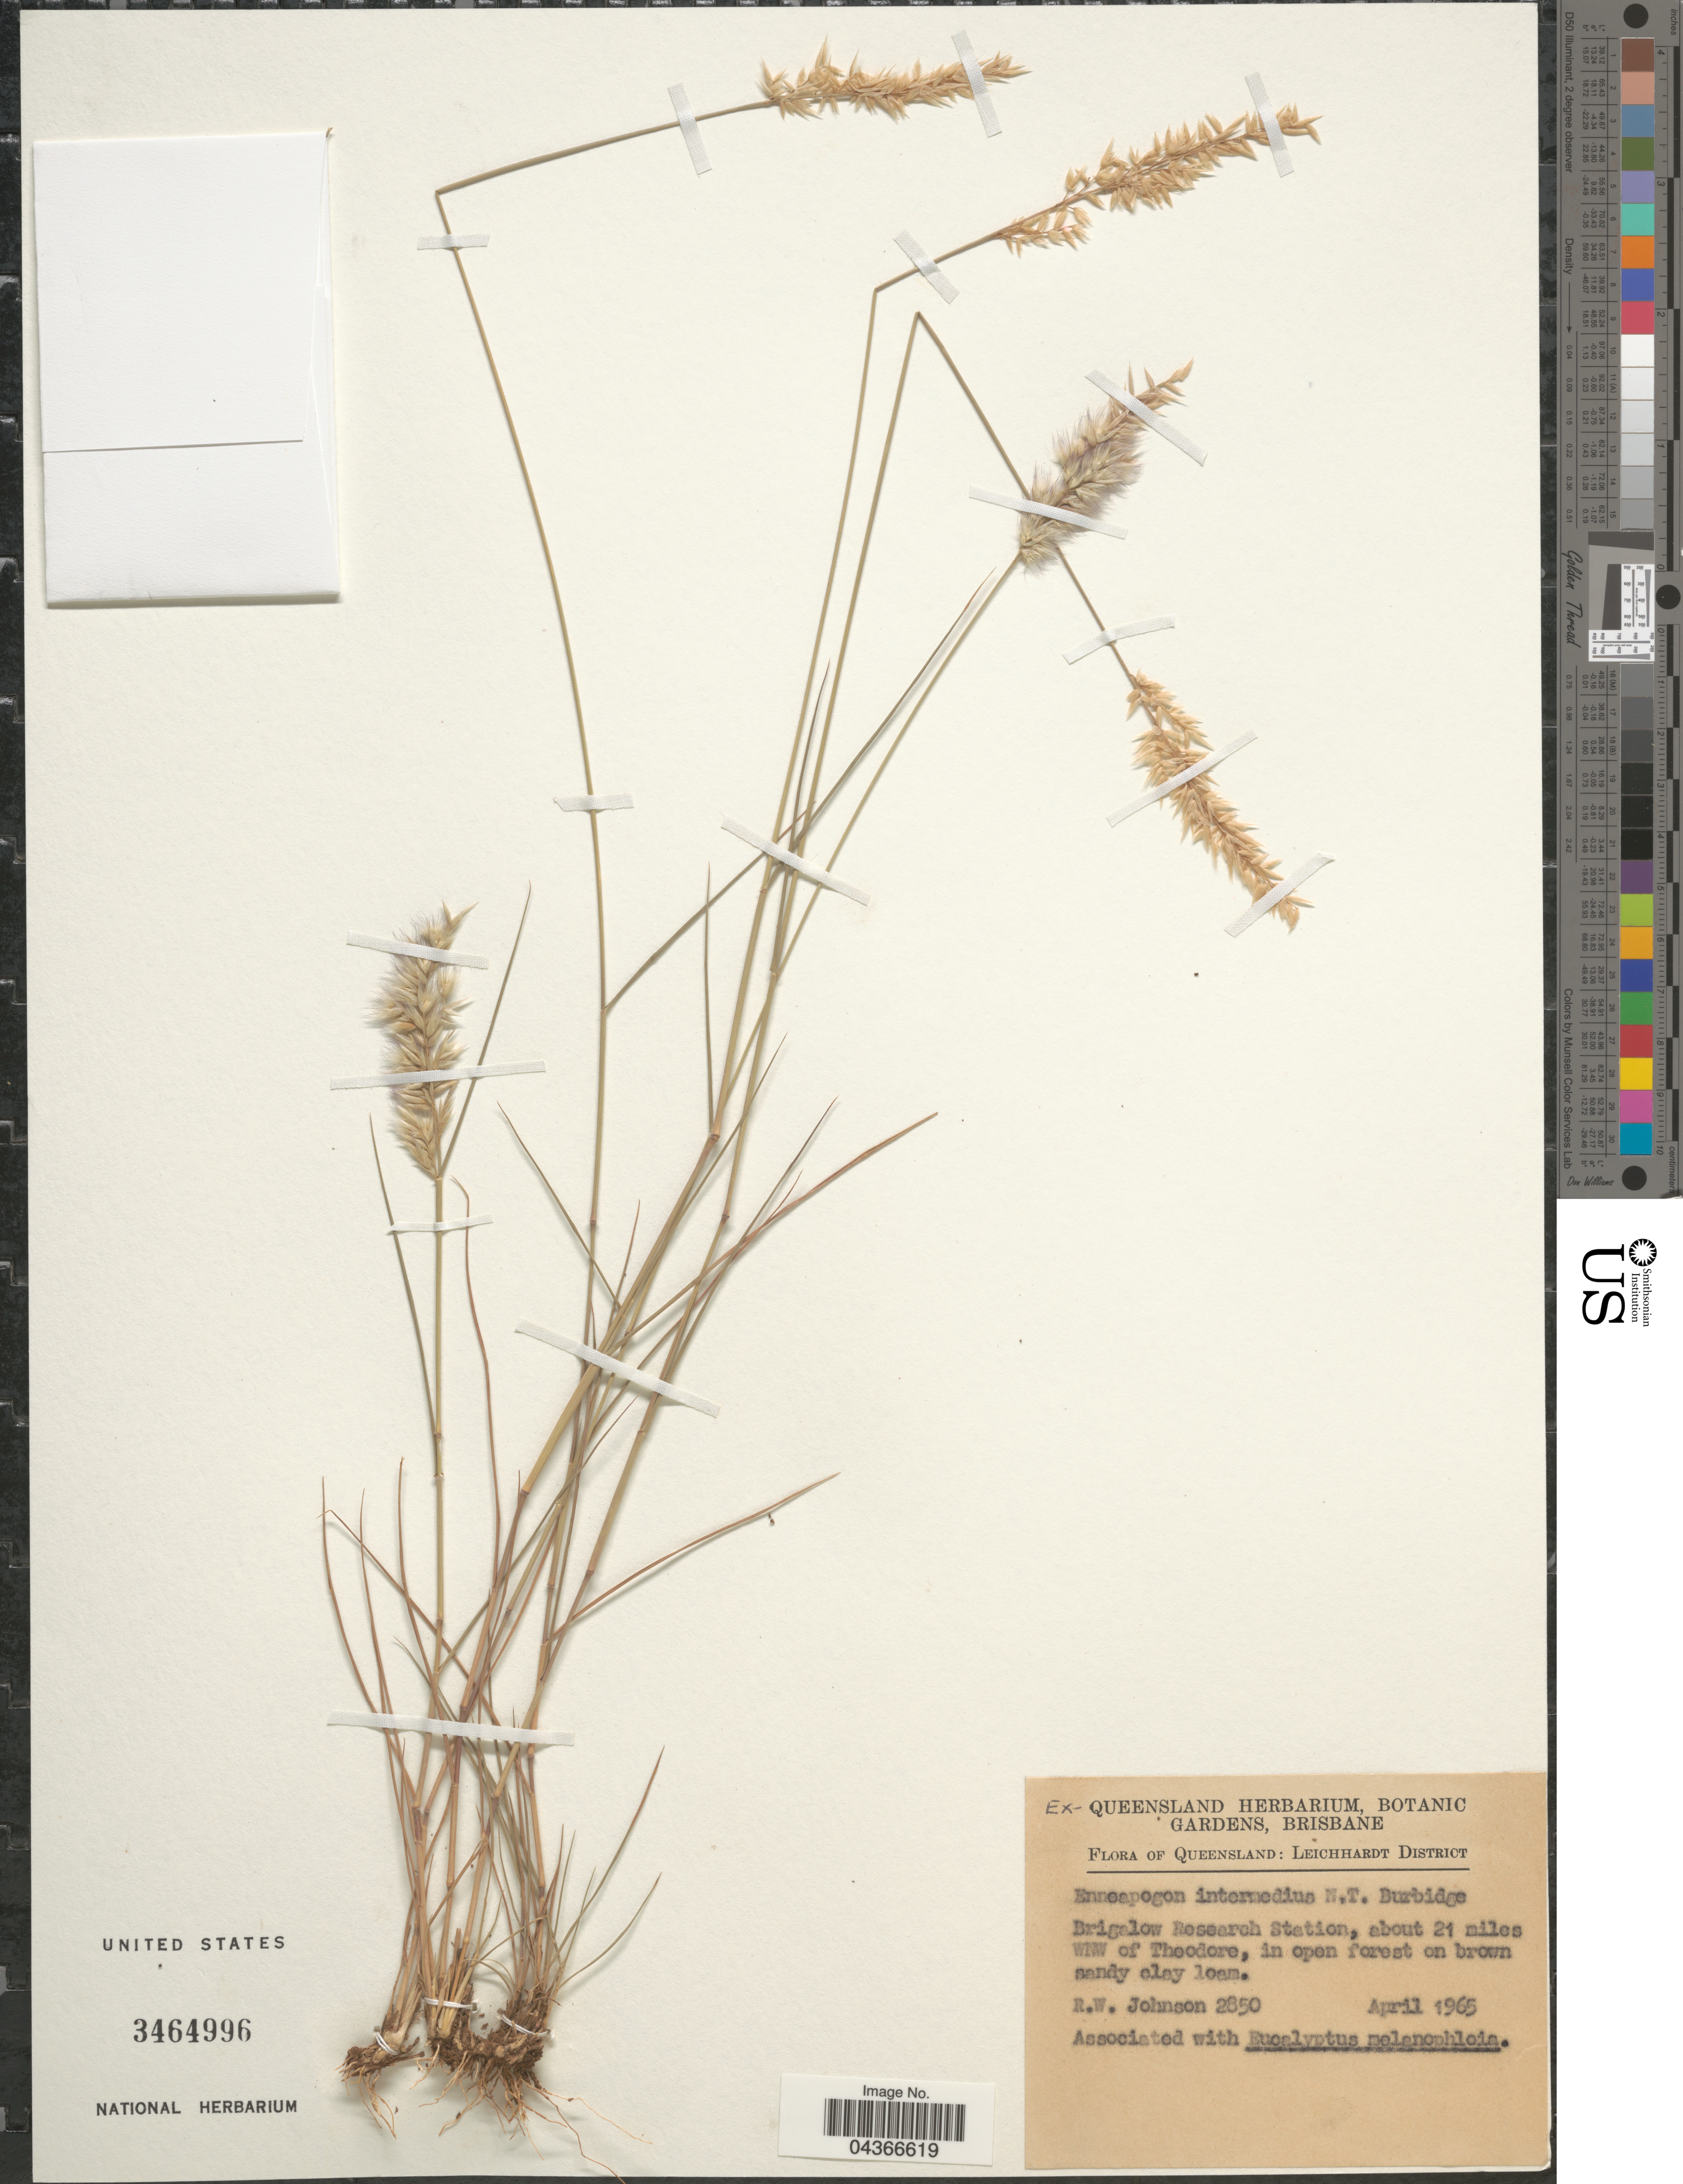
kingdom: Plantae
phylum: Tracheophyta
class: Liliopsida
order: Poales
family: Poaceae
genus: Enneapogon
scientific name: Enneapogon intermedius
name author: N.T. Burb.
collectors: R. W. Johnson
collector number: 2850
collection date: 1965-04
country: Australia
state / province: Queensland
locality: Leichhardt District. Brigalow Research Station, about 21 miles WNW of Theodore.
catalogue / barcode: US 3464996